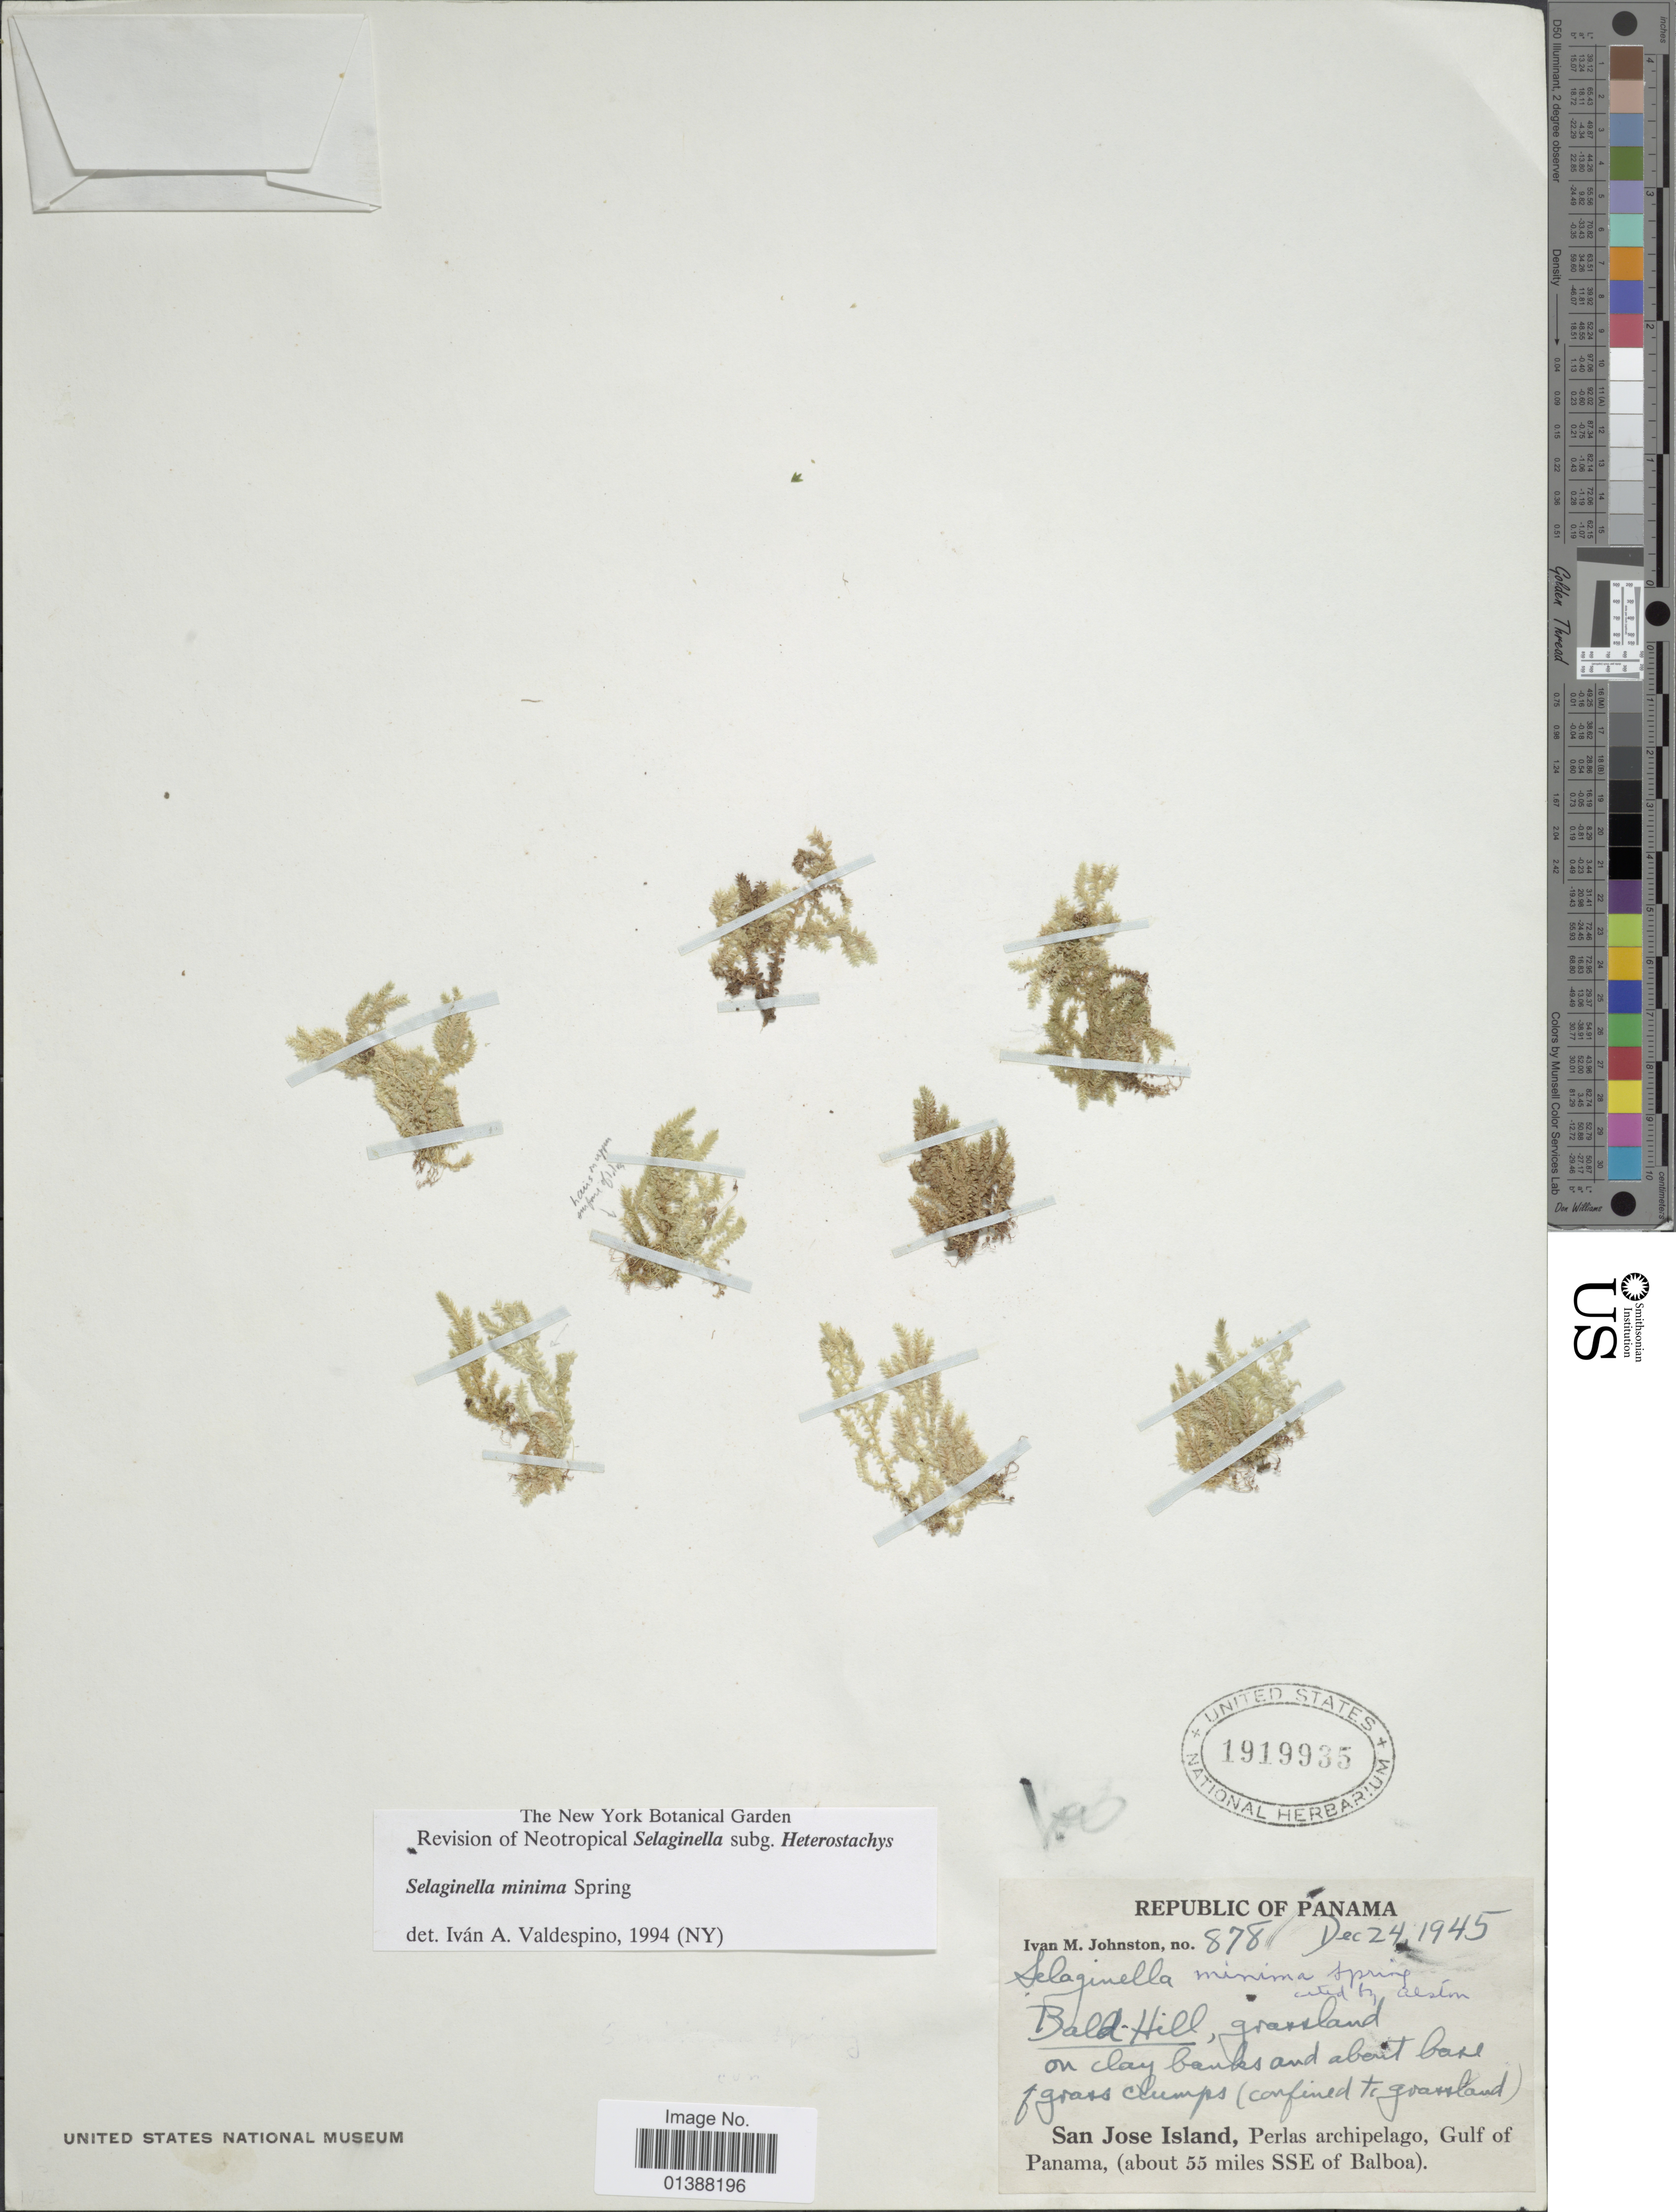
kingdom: Plantae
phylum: Tracheophyta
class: Lycopodiopsida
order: Selaginellales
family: Selaginellaceae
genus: Selaginella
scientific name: Selaginella minima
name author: Spring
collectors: I.M. Johnston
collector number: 878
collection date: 1945-12-24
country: Panama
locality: San Jose Island, Perlas archipelago, Gulf of Panama, (about 55 miles SSE of Balboa)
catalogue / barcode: US 1919935